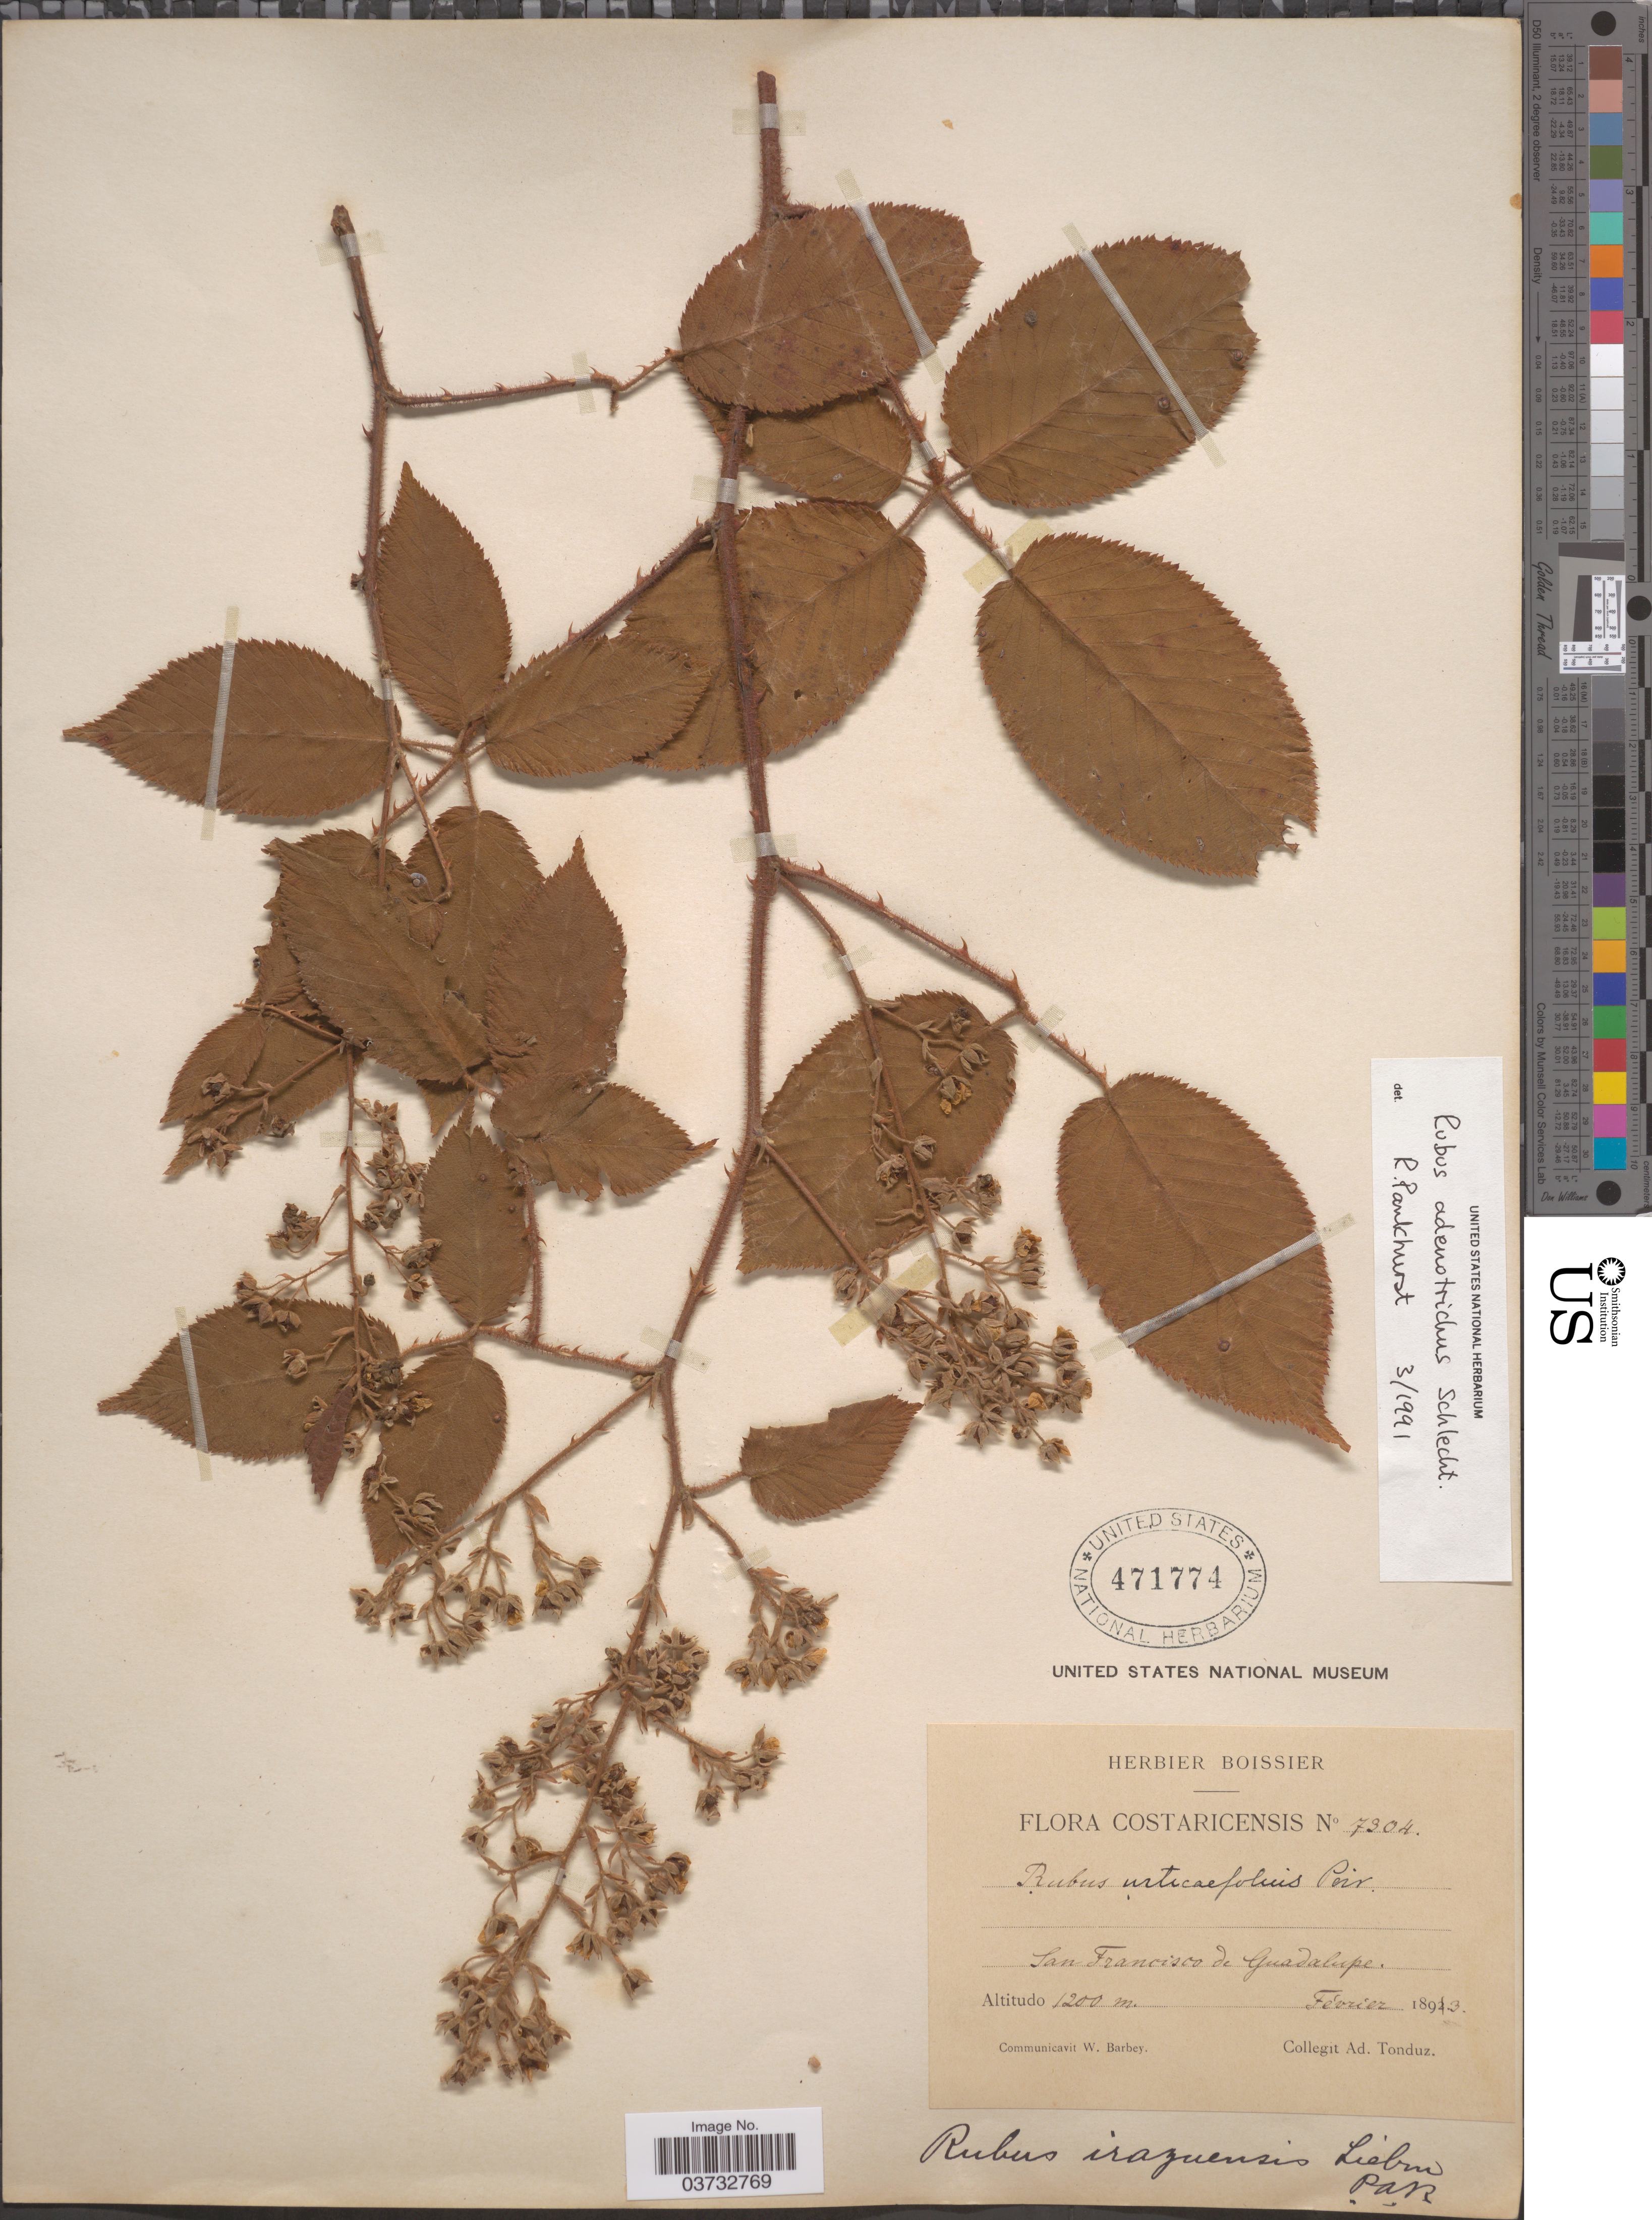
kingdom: Plantae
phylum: Tracheophyta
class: Magnoliopsida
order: Rosales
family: Rosaceae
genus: Rubus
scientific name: Rubus adenotrichos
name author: Schltdl.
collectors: A. Tonduz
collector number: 7304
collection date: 1893-02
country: Costa Rica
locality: San Francisco de Guadalupe.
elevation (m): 1200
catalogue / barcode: US 471774